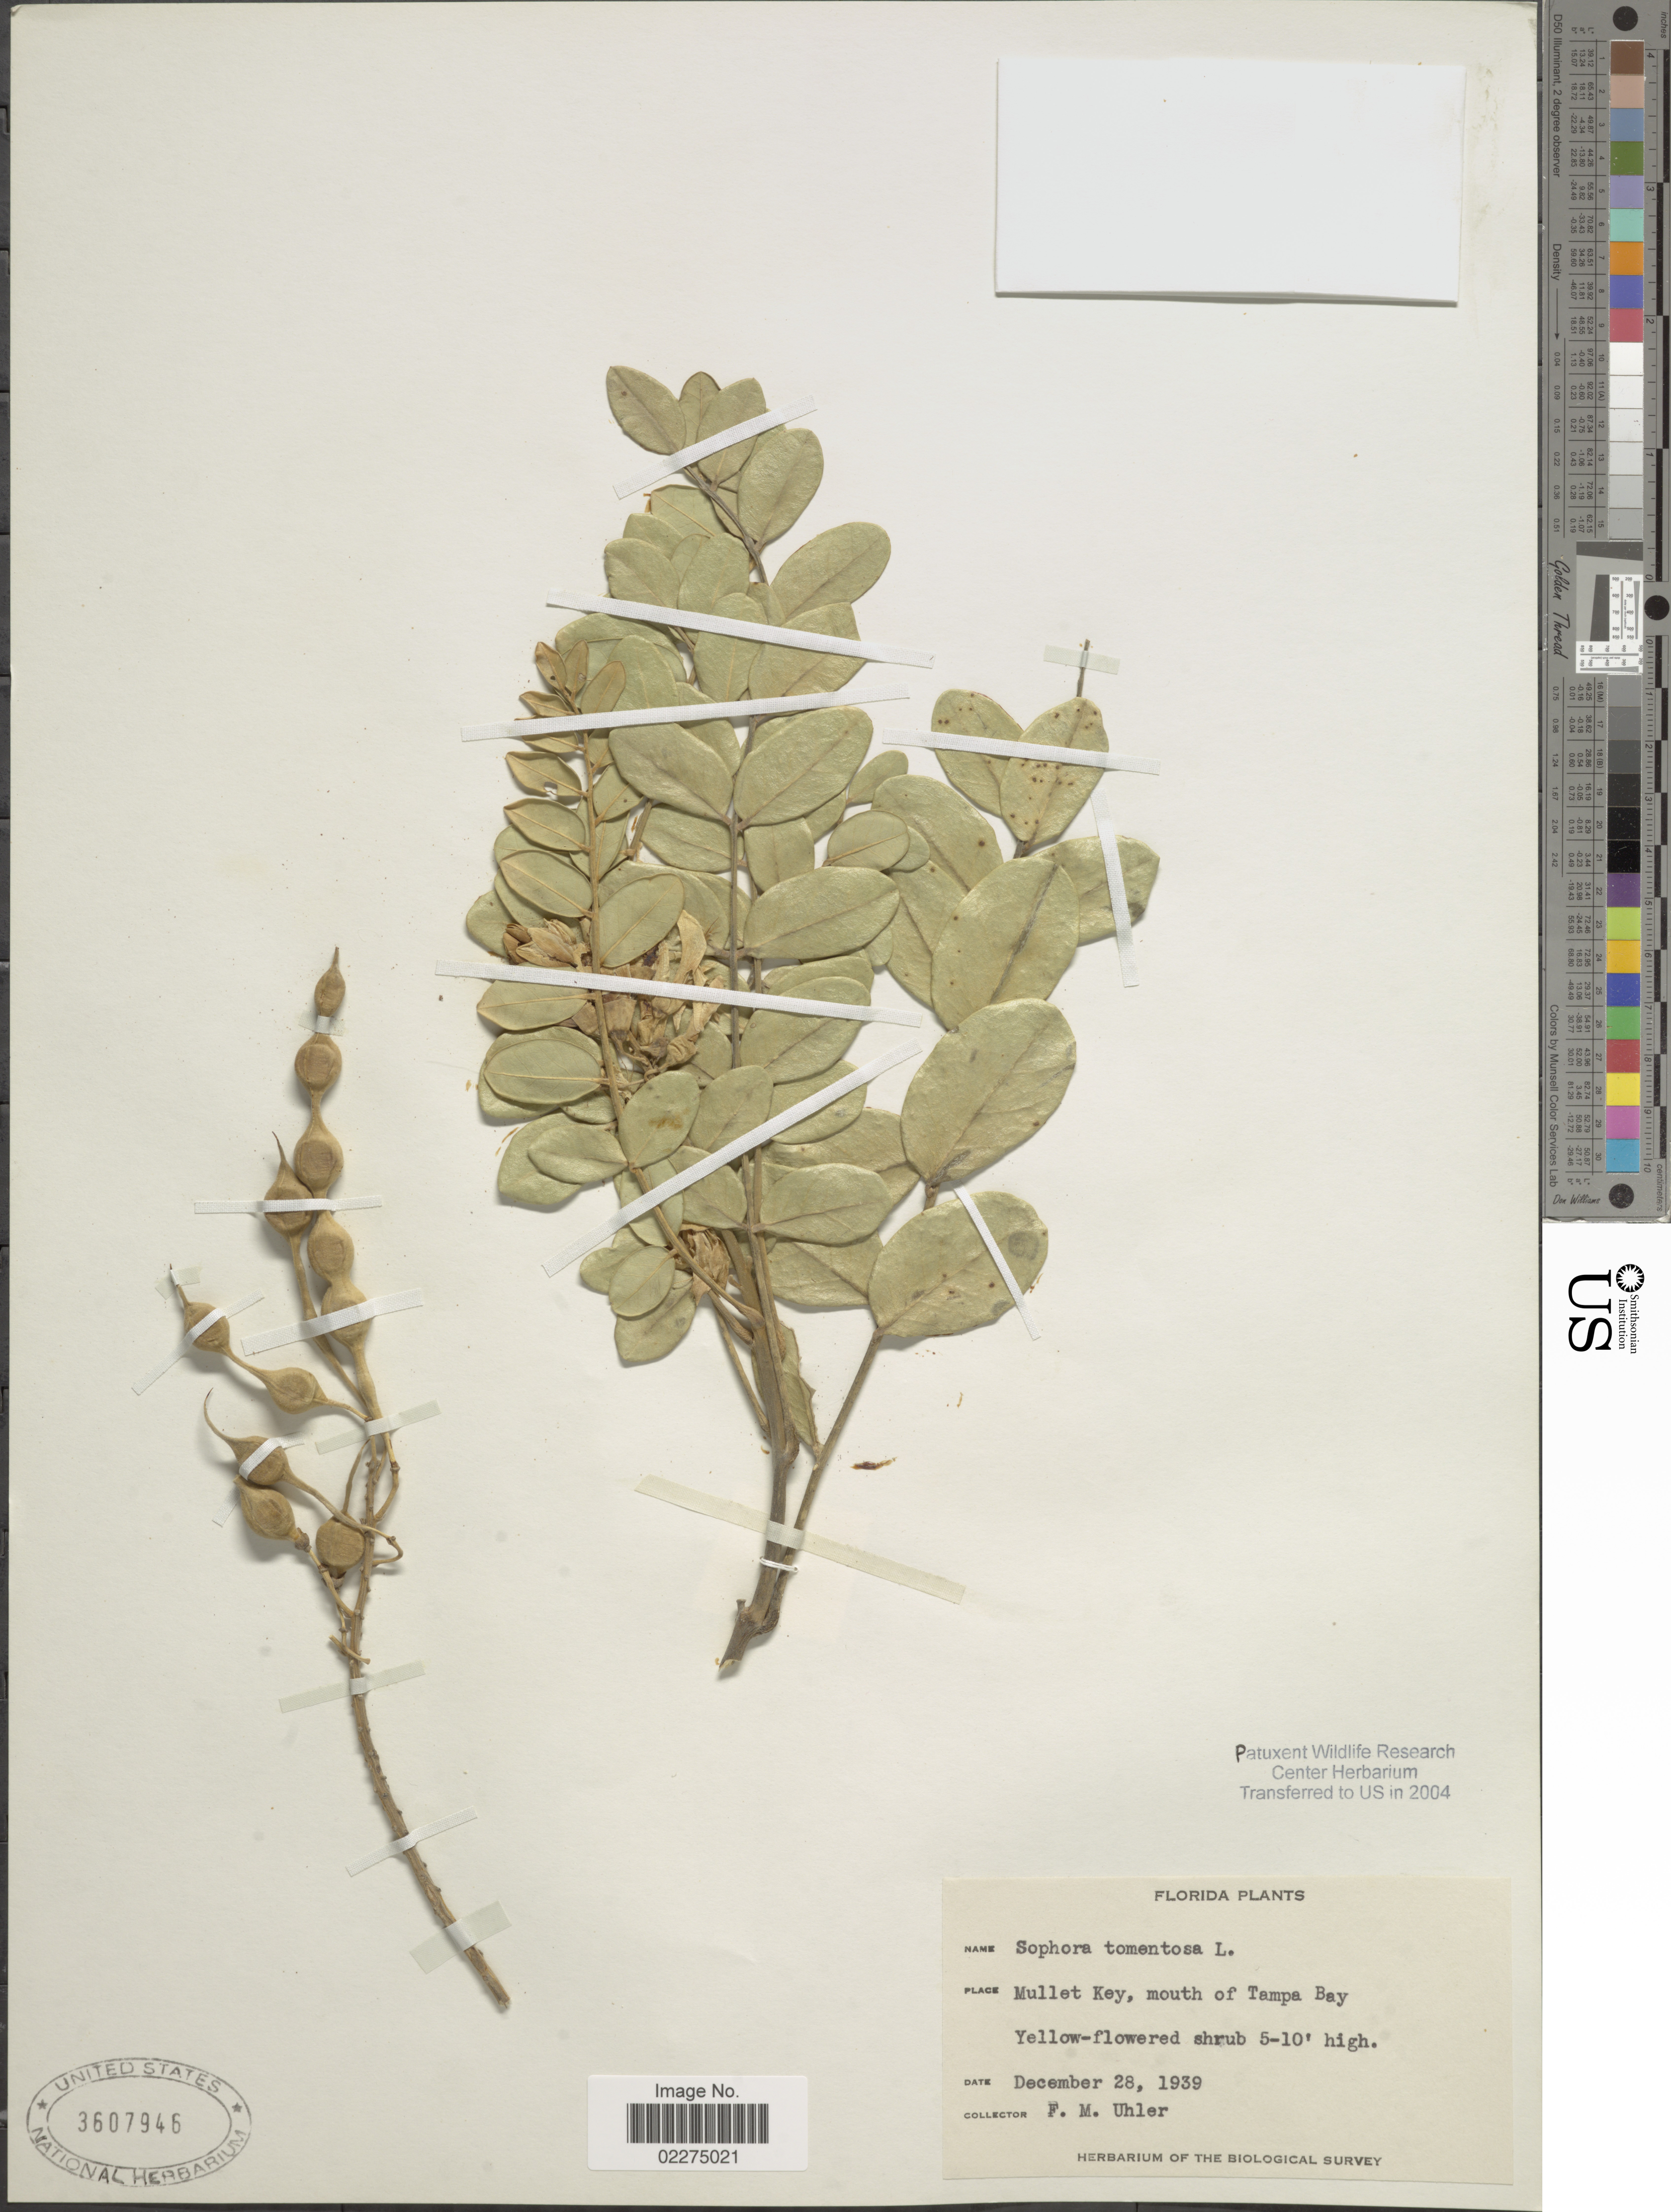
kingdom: Plantae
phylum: Tracheophyta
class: Magnoliopsida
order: Fabales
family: Fabaceae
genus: Sophora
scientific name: Sophora tomentosa var. truncata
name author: Torr. & A. Gray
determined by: Strong, Mark T., (BOT), Smithsonian Institution - National Museum of Natural History (UNITED STATES)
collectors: F. M. Uhler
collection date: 1939-12-28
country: United States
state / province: Florida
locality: Mullet Key, mouth of Tampa Bay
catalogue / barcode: US 3607946